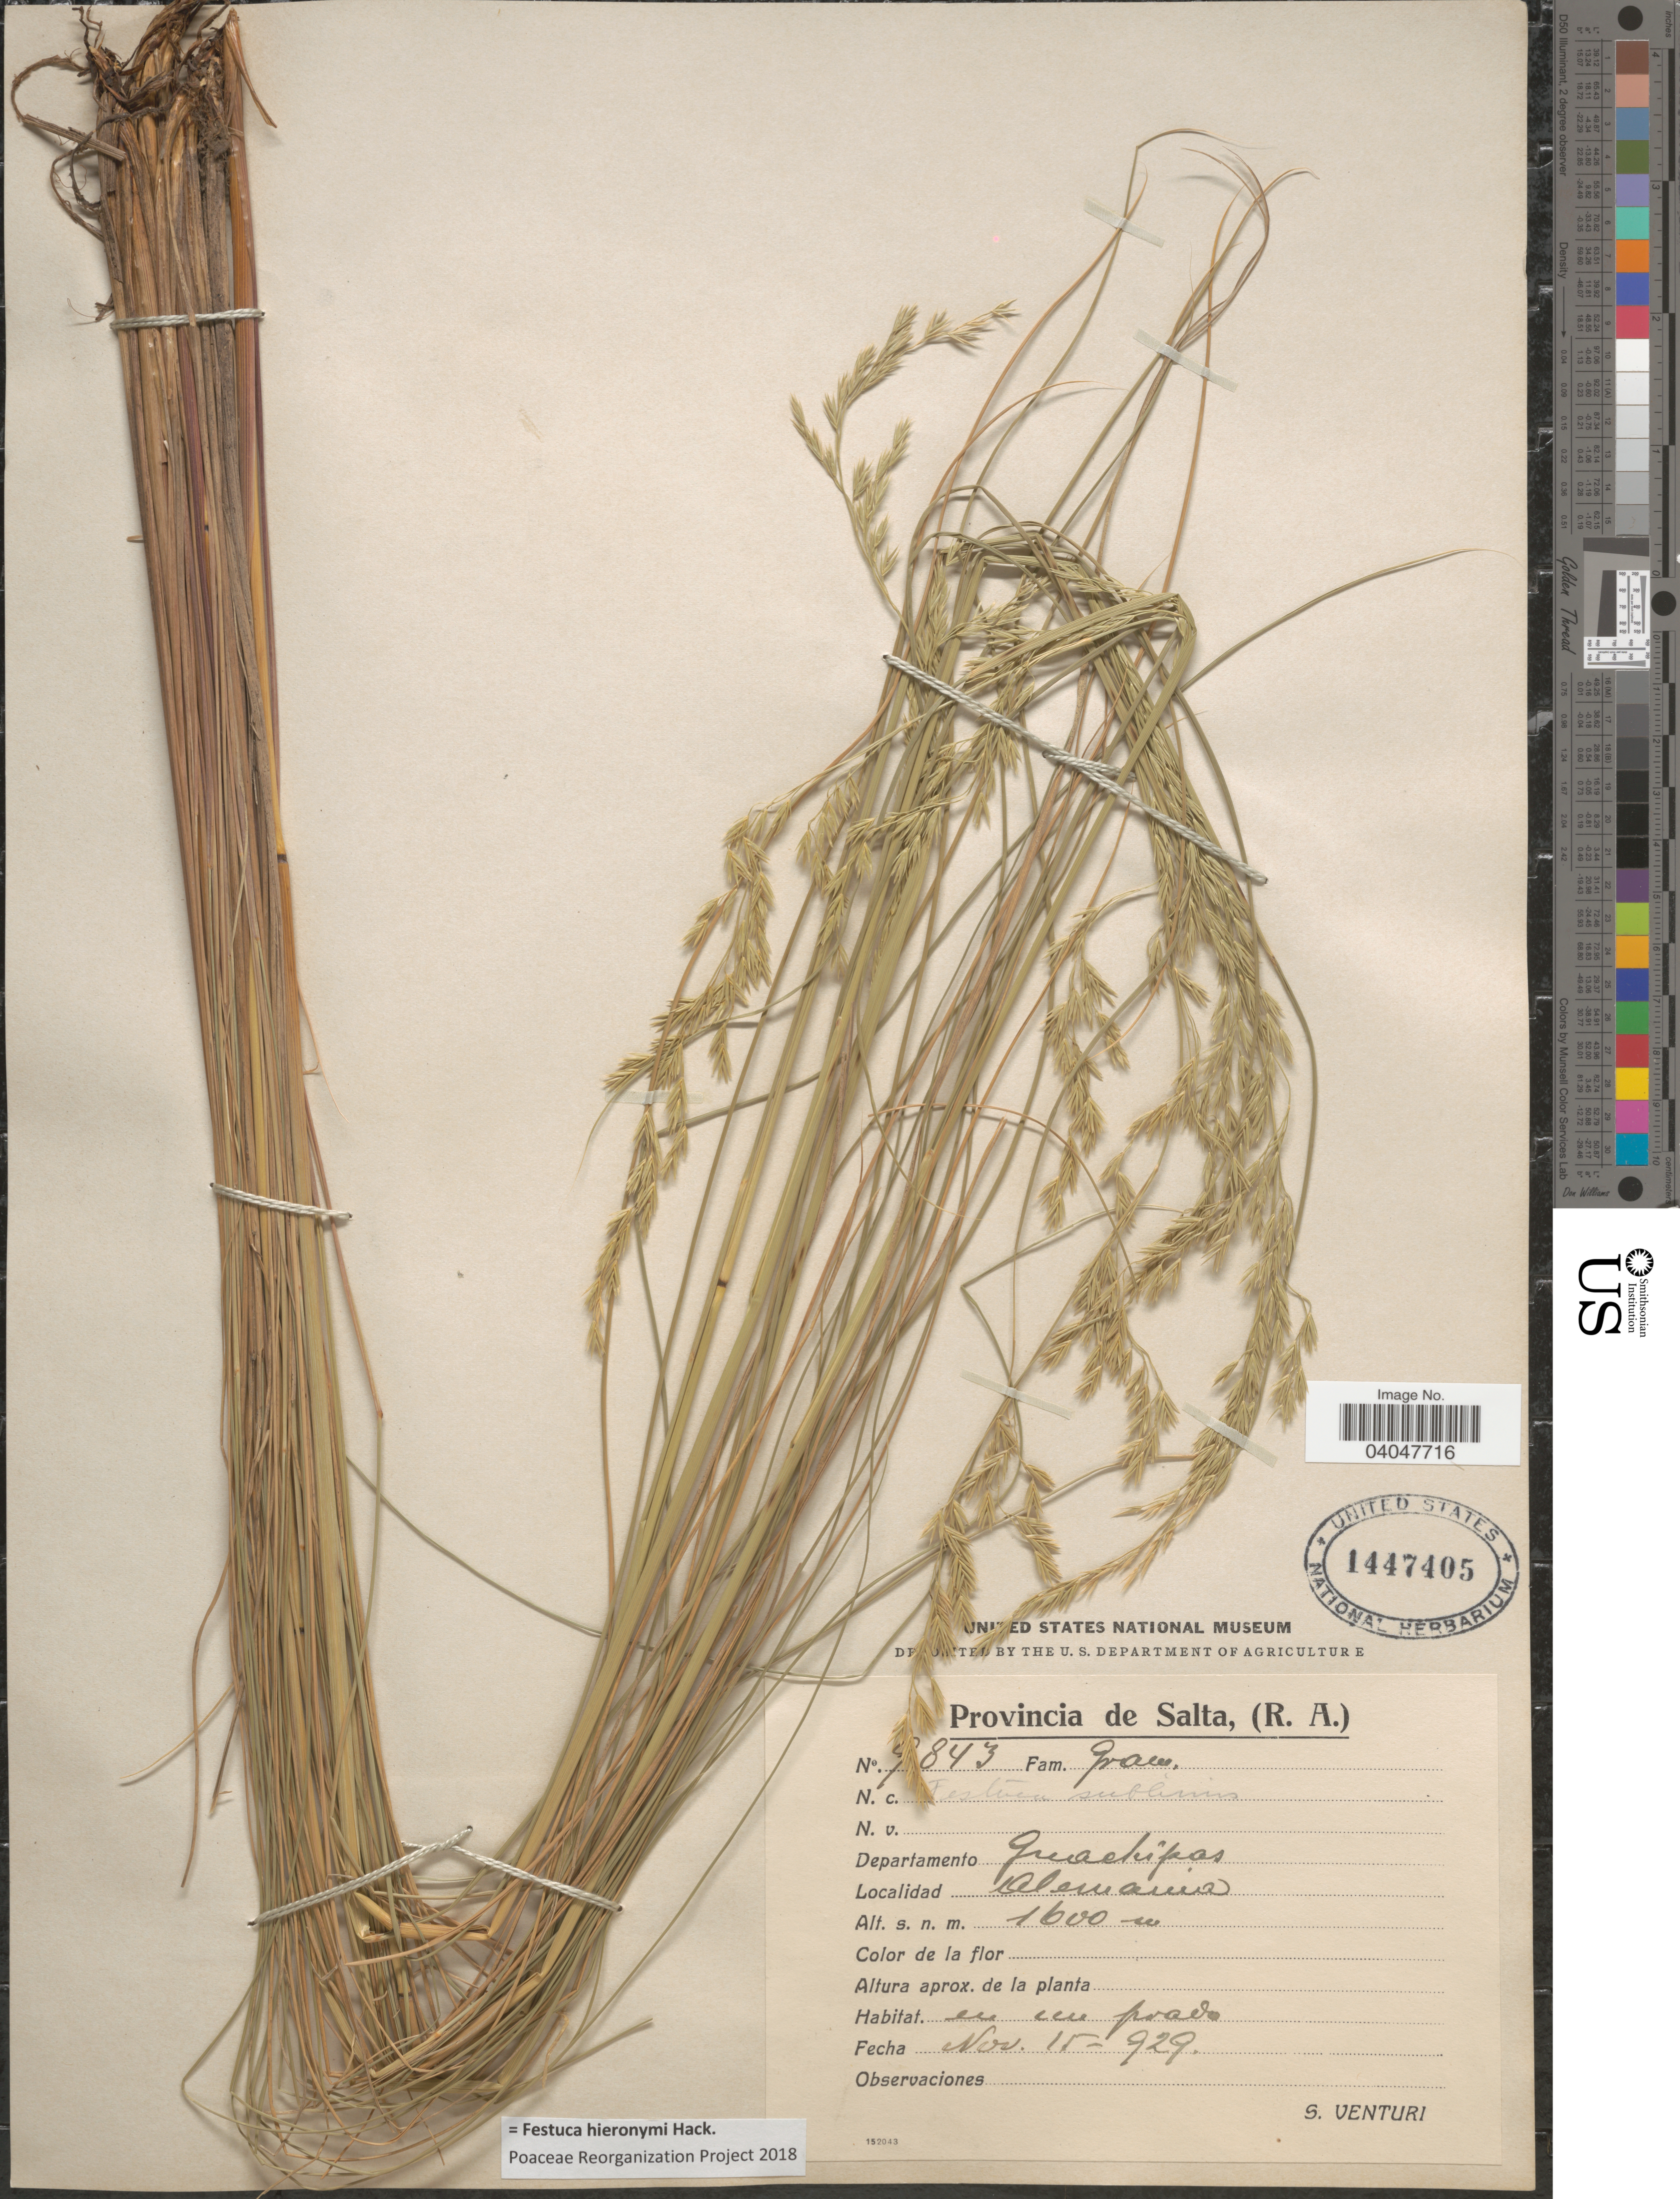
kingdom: Plantae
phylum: Tracheophyta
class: Liliopsida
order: Poales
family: Poaceae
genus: Festuca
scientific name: Festuca hieronymi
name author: Hack.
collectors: S. Venturi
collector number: !843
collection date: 1929-11-15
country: Argentina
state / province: Salta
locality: Departamento Quachipas. Alemania.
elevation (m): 1600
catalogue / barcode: US 1447405